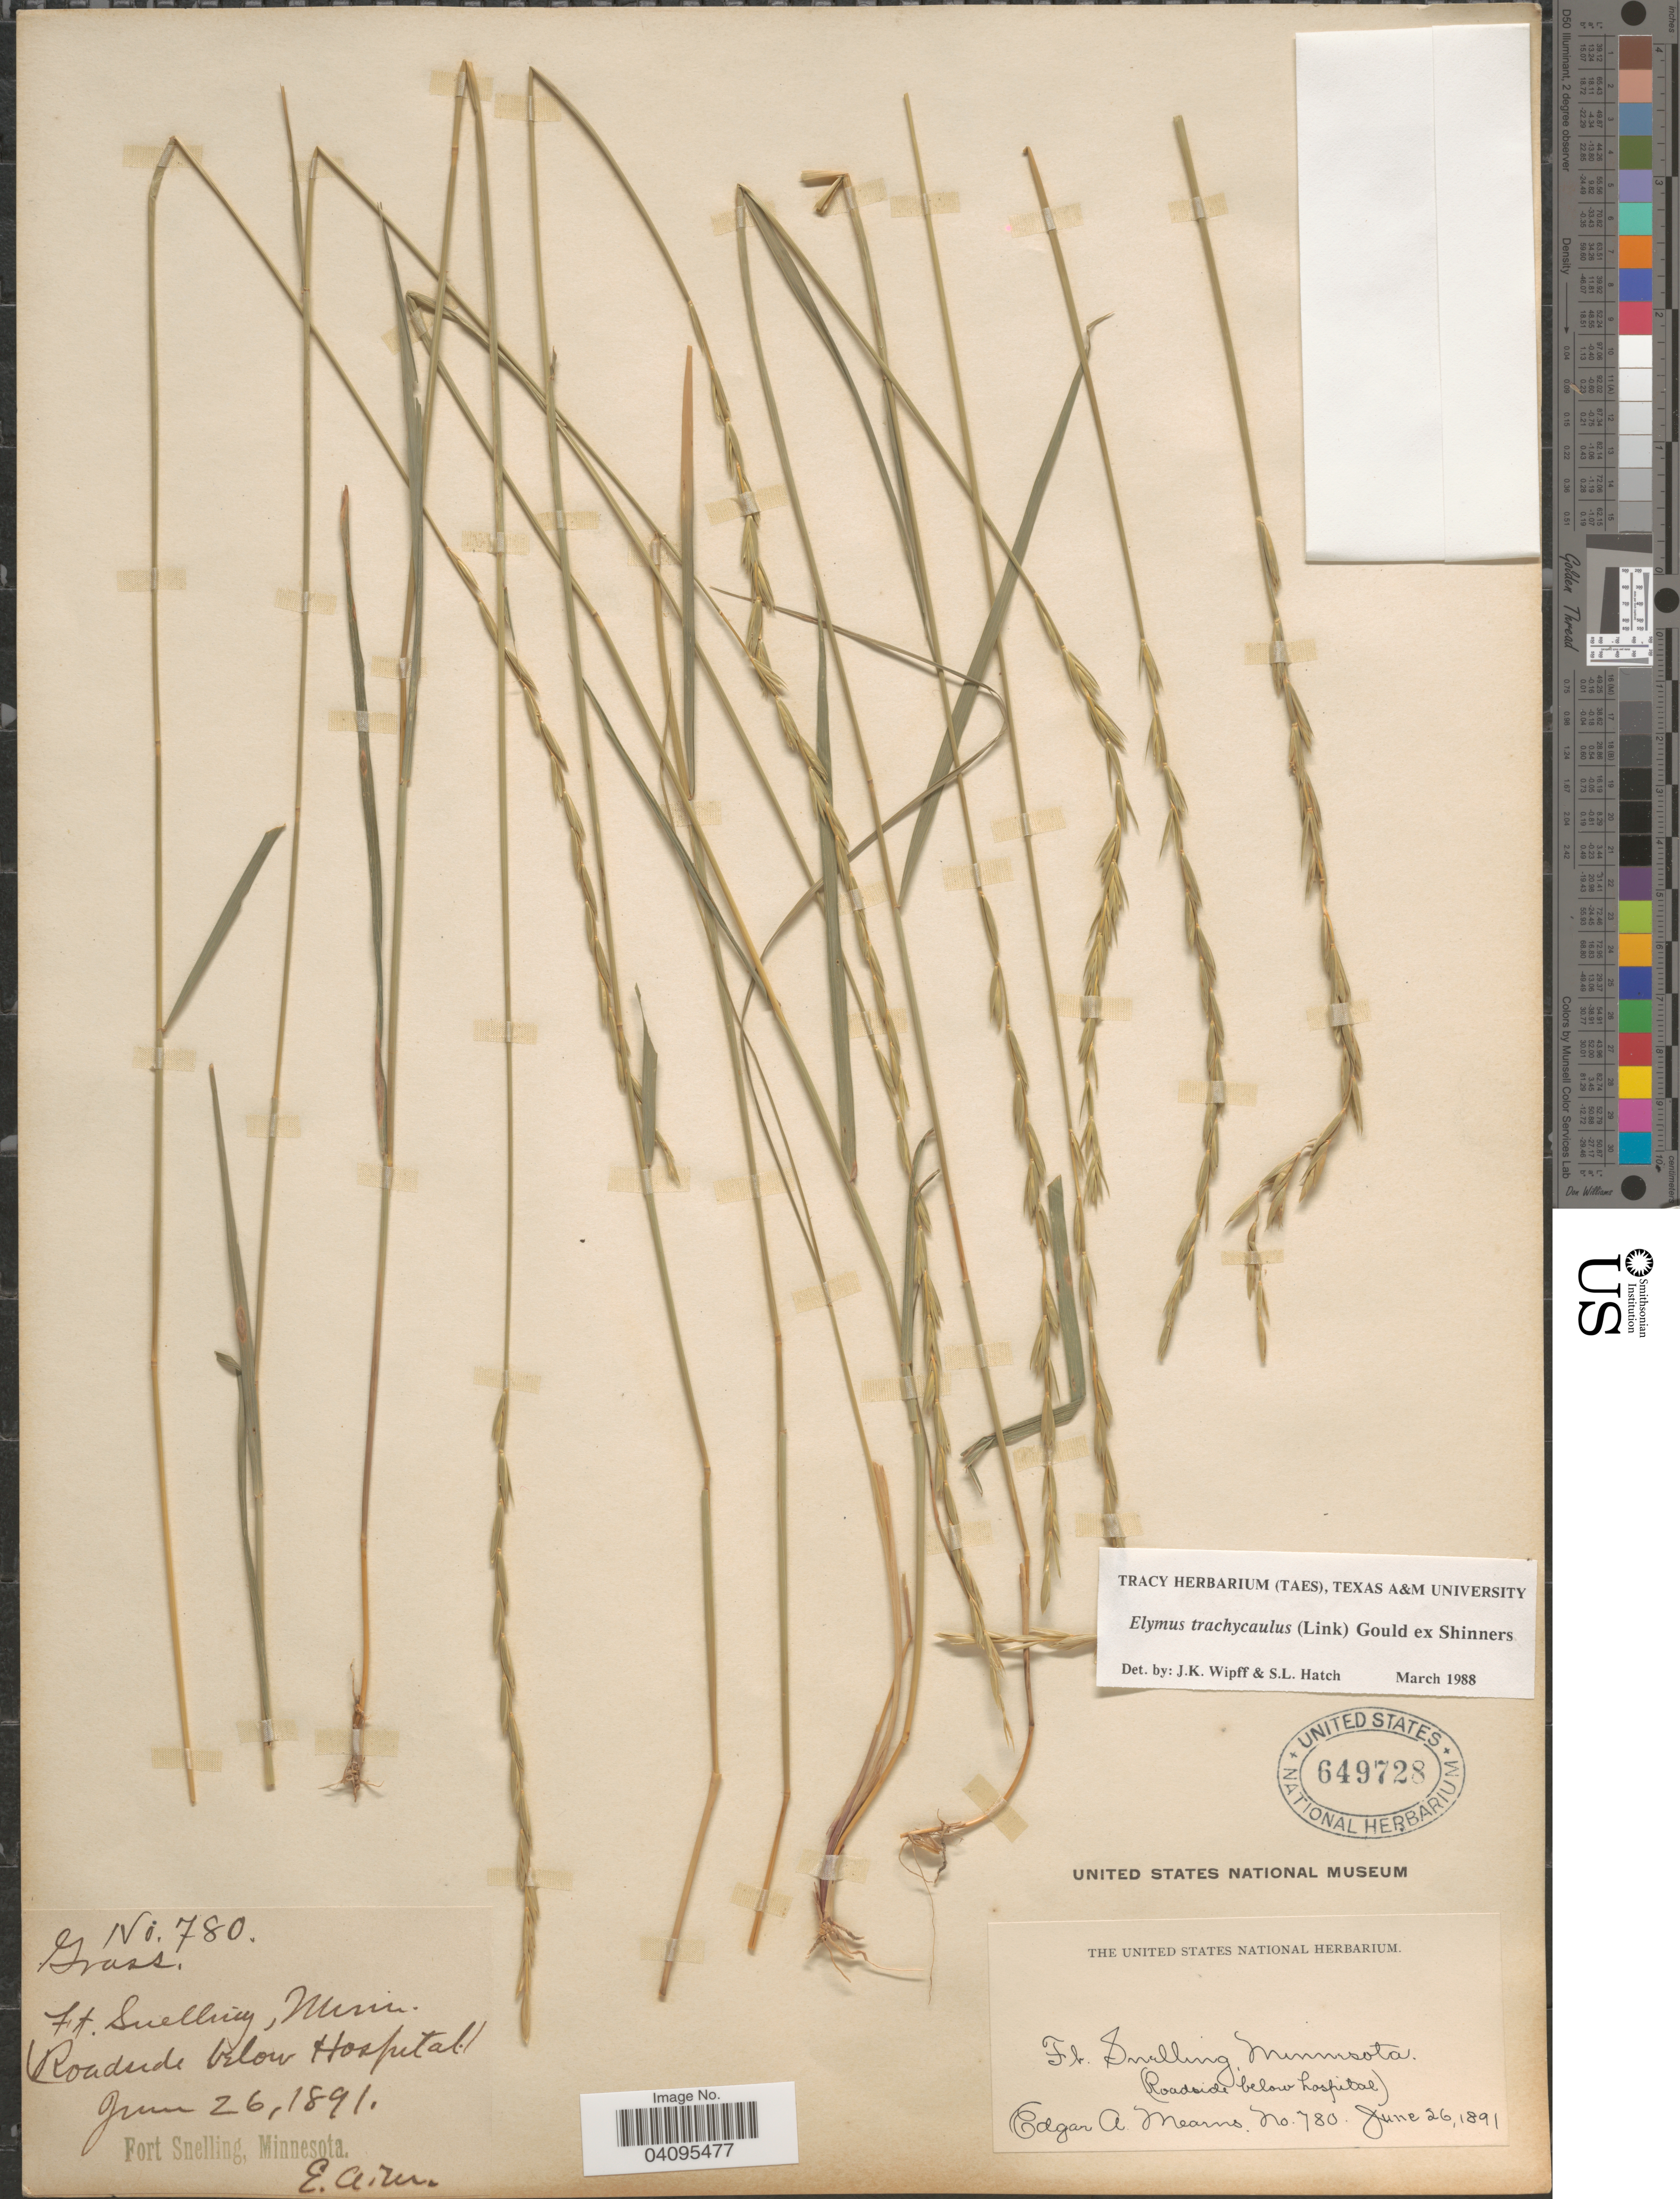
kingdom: Plantae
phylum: Tracheophyta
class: Liliopsida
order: Poales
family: Poaceae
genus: Elymus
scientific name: Elymus trachycaulus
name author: (Link) Gould ex Shinners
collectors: E. A. Mearns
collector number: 78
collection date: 1891-06-26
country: United States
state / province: Minnesota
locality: Ft. Snelling, (Roadside below Hospital).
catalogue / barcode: US 649728